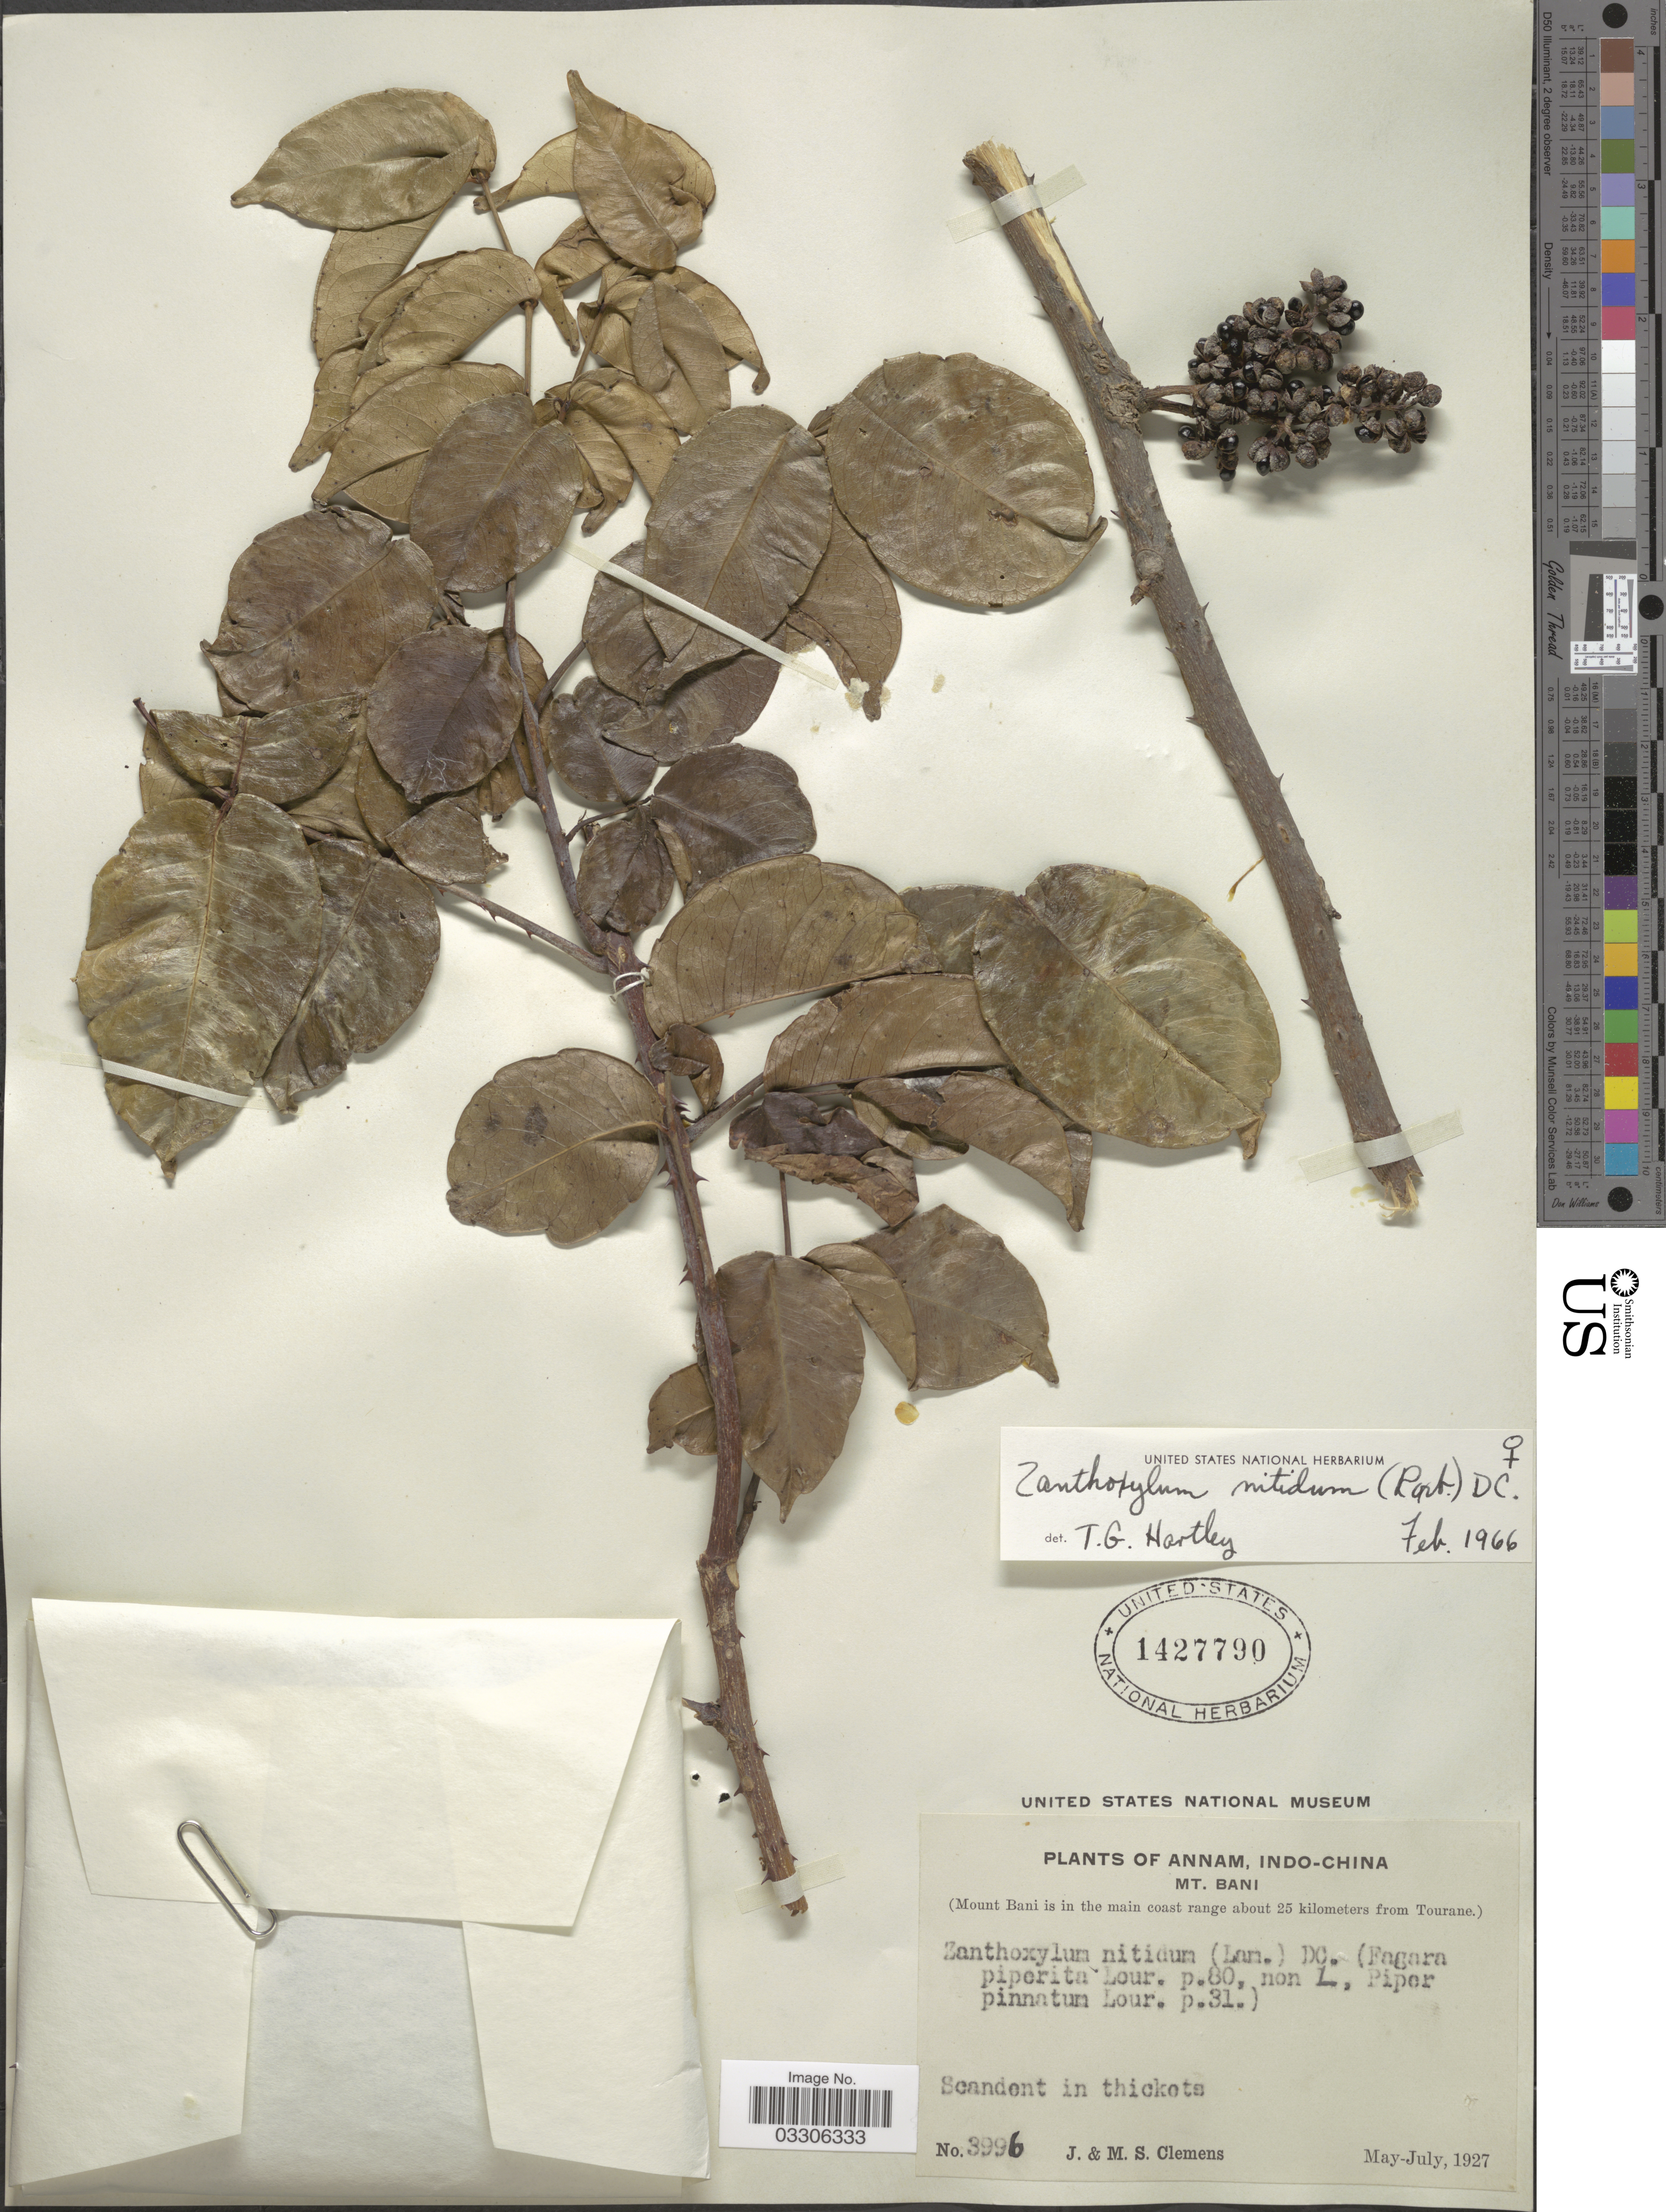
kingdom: Plantae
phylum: Tracheophyta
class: Magnoliopsida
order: Sapindales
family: Rutaceae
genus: Zanthoxylum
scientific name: Zanthoxylum nitidum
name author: Bunge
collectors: J. Clemens & M. S. Clemens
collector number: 3996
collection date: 1927-05/1927-07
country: Vietnam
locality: Annam, Indo-China. Mt. Bani. (Mount Bani is in the main coast range about 25 kilometeres from Tourane).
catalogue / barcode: US 1427790